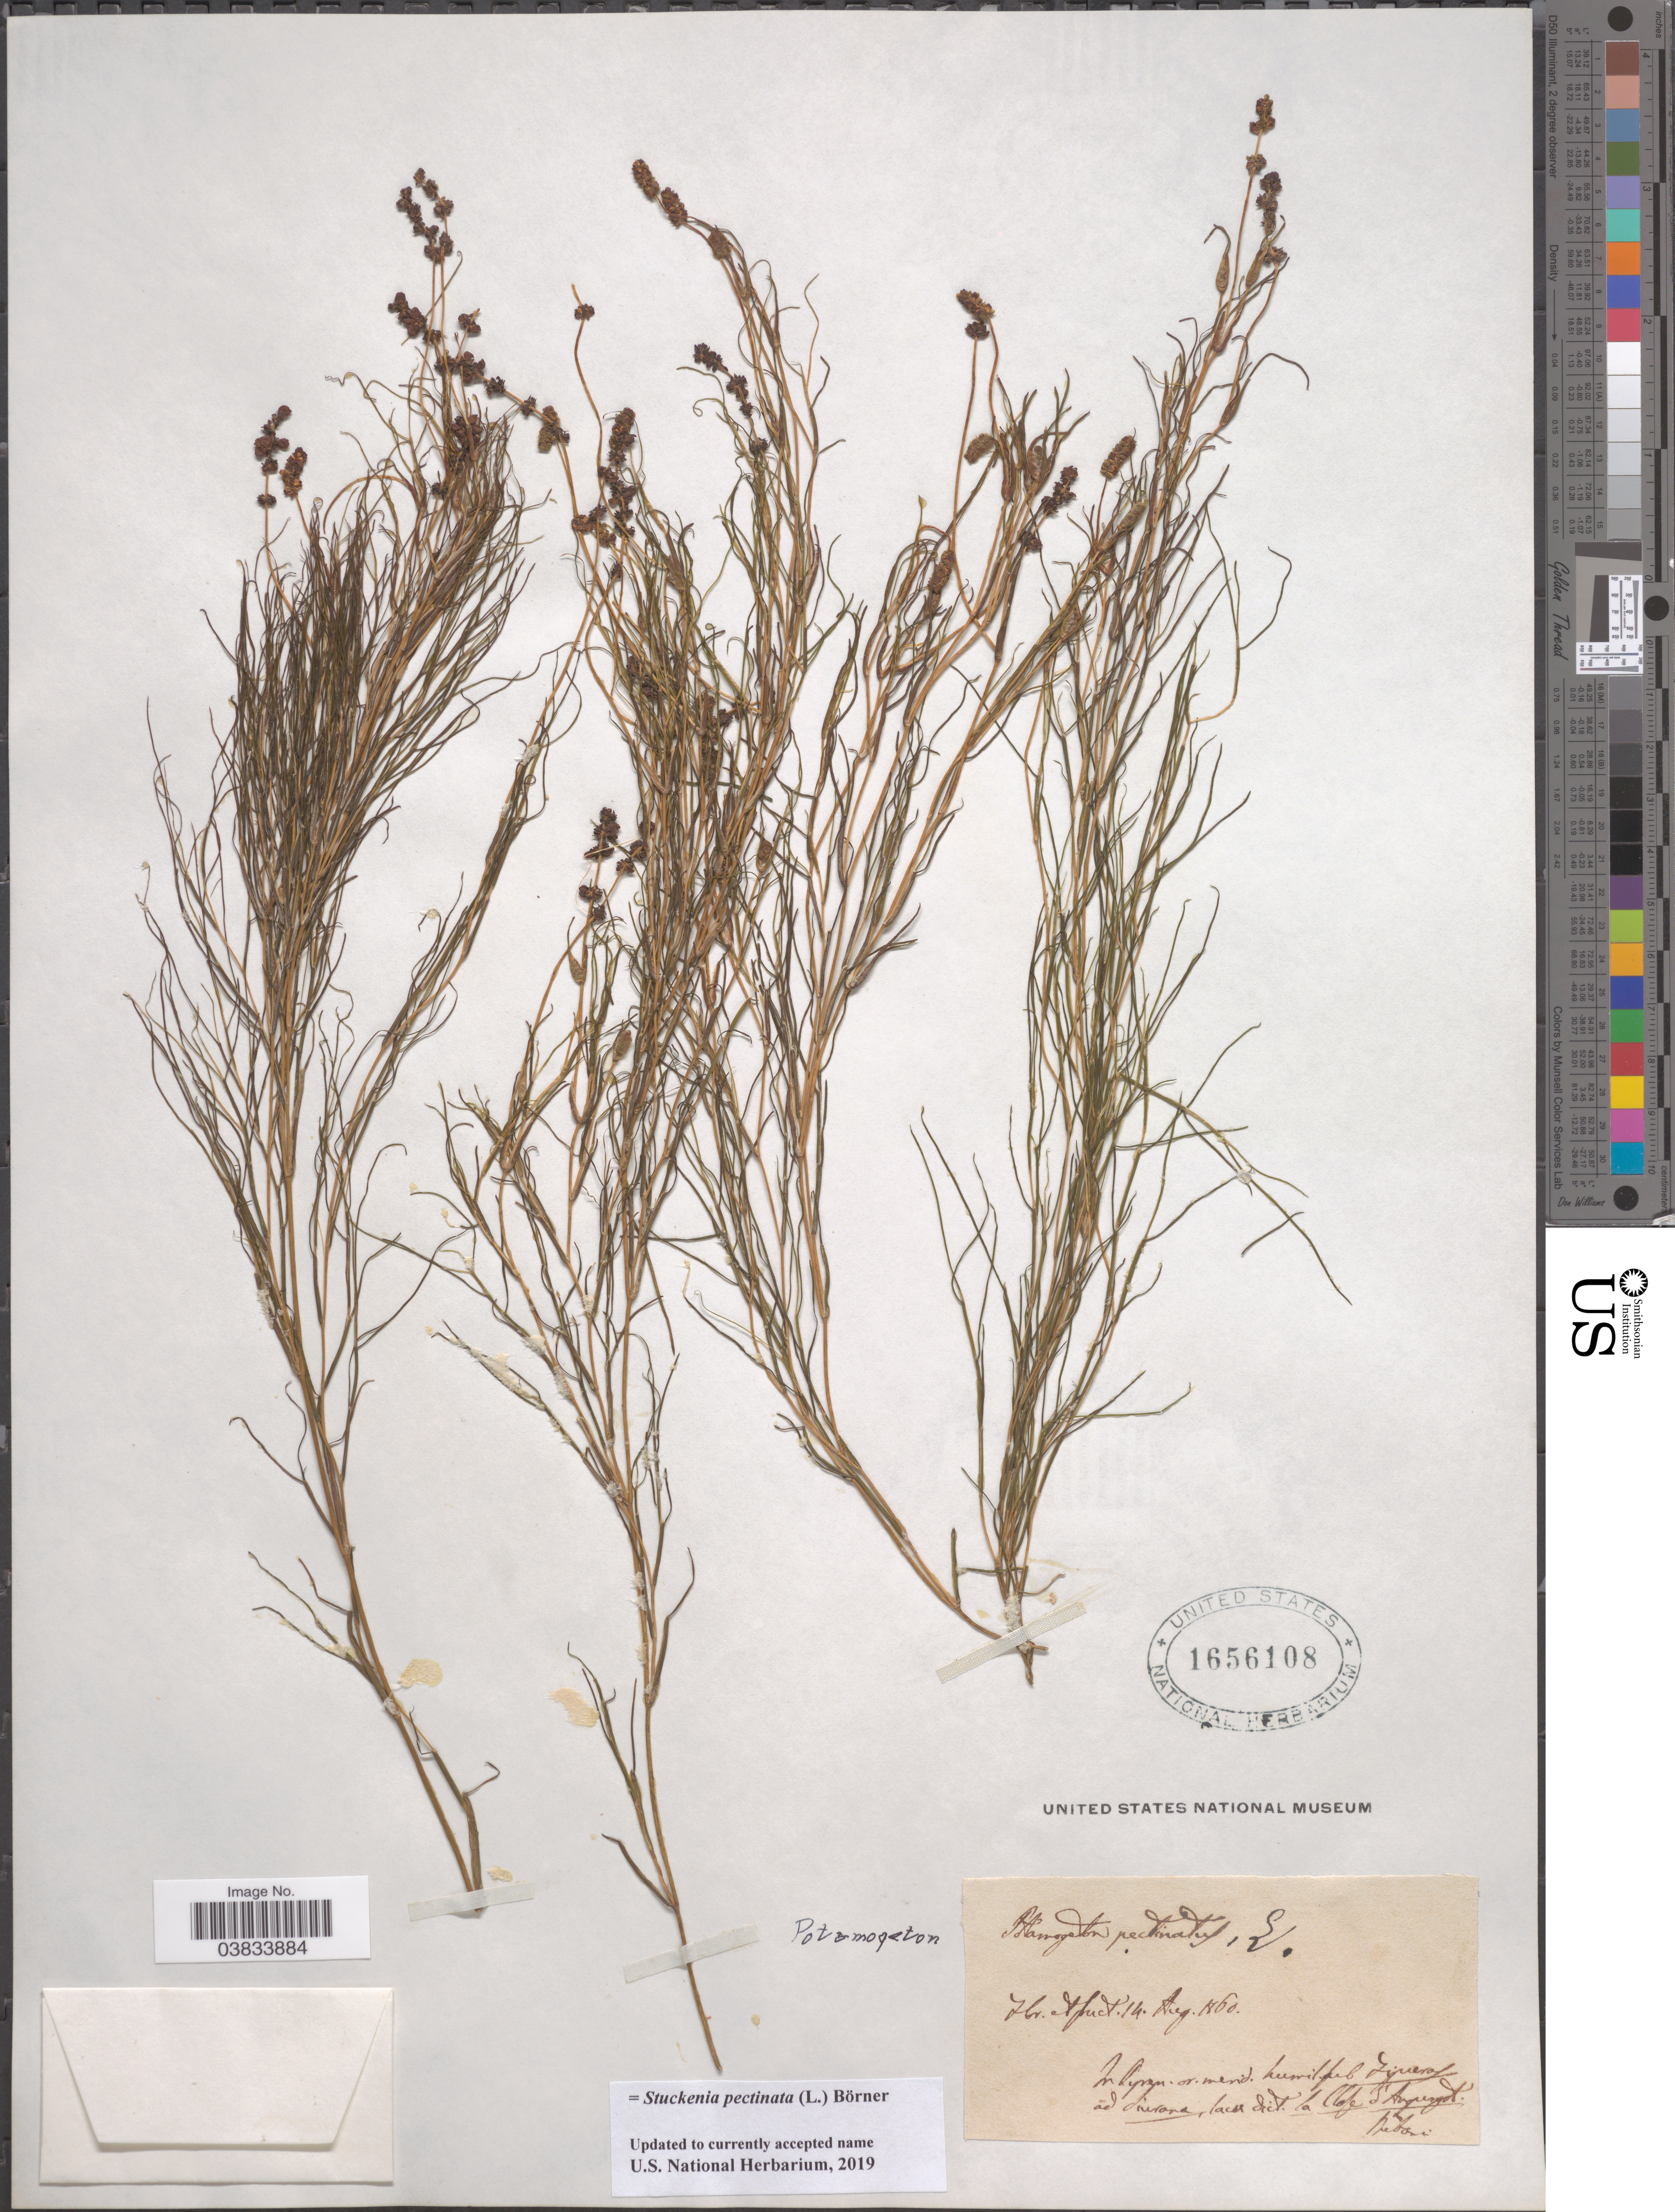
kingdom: Plantae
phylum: Tracheophyta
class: Liliopsida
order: Alismatales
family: Potamogetonaceae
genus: Stuckenia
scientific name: Stuckenia pectinata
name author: (L.) Börner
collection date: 1860-08-14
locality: In Pyren. or. merid. humid. peb [interpreted] Tiuerof [interpreted] ad Thirana [interpreted], lacus dict. la Clofe [interpreted] S' August [interpreted].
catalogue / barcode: US 1656108